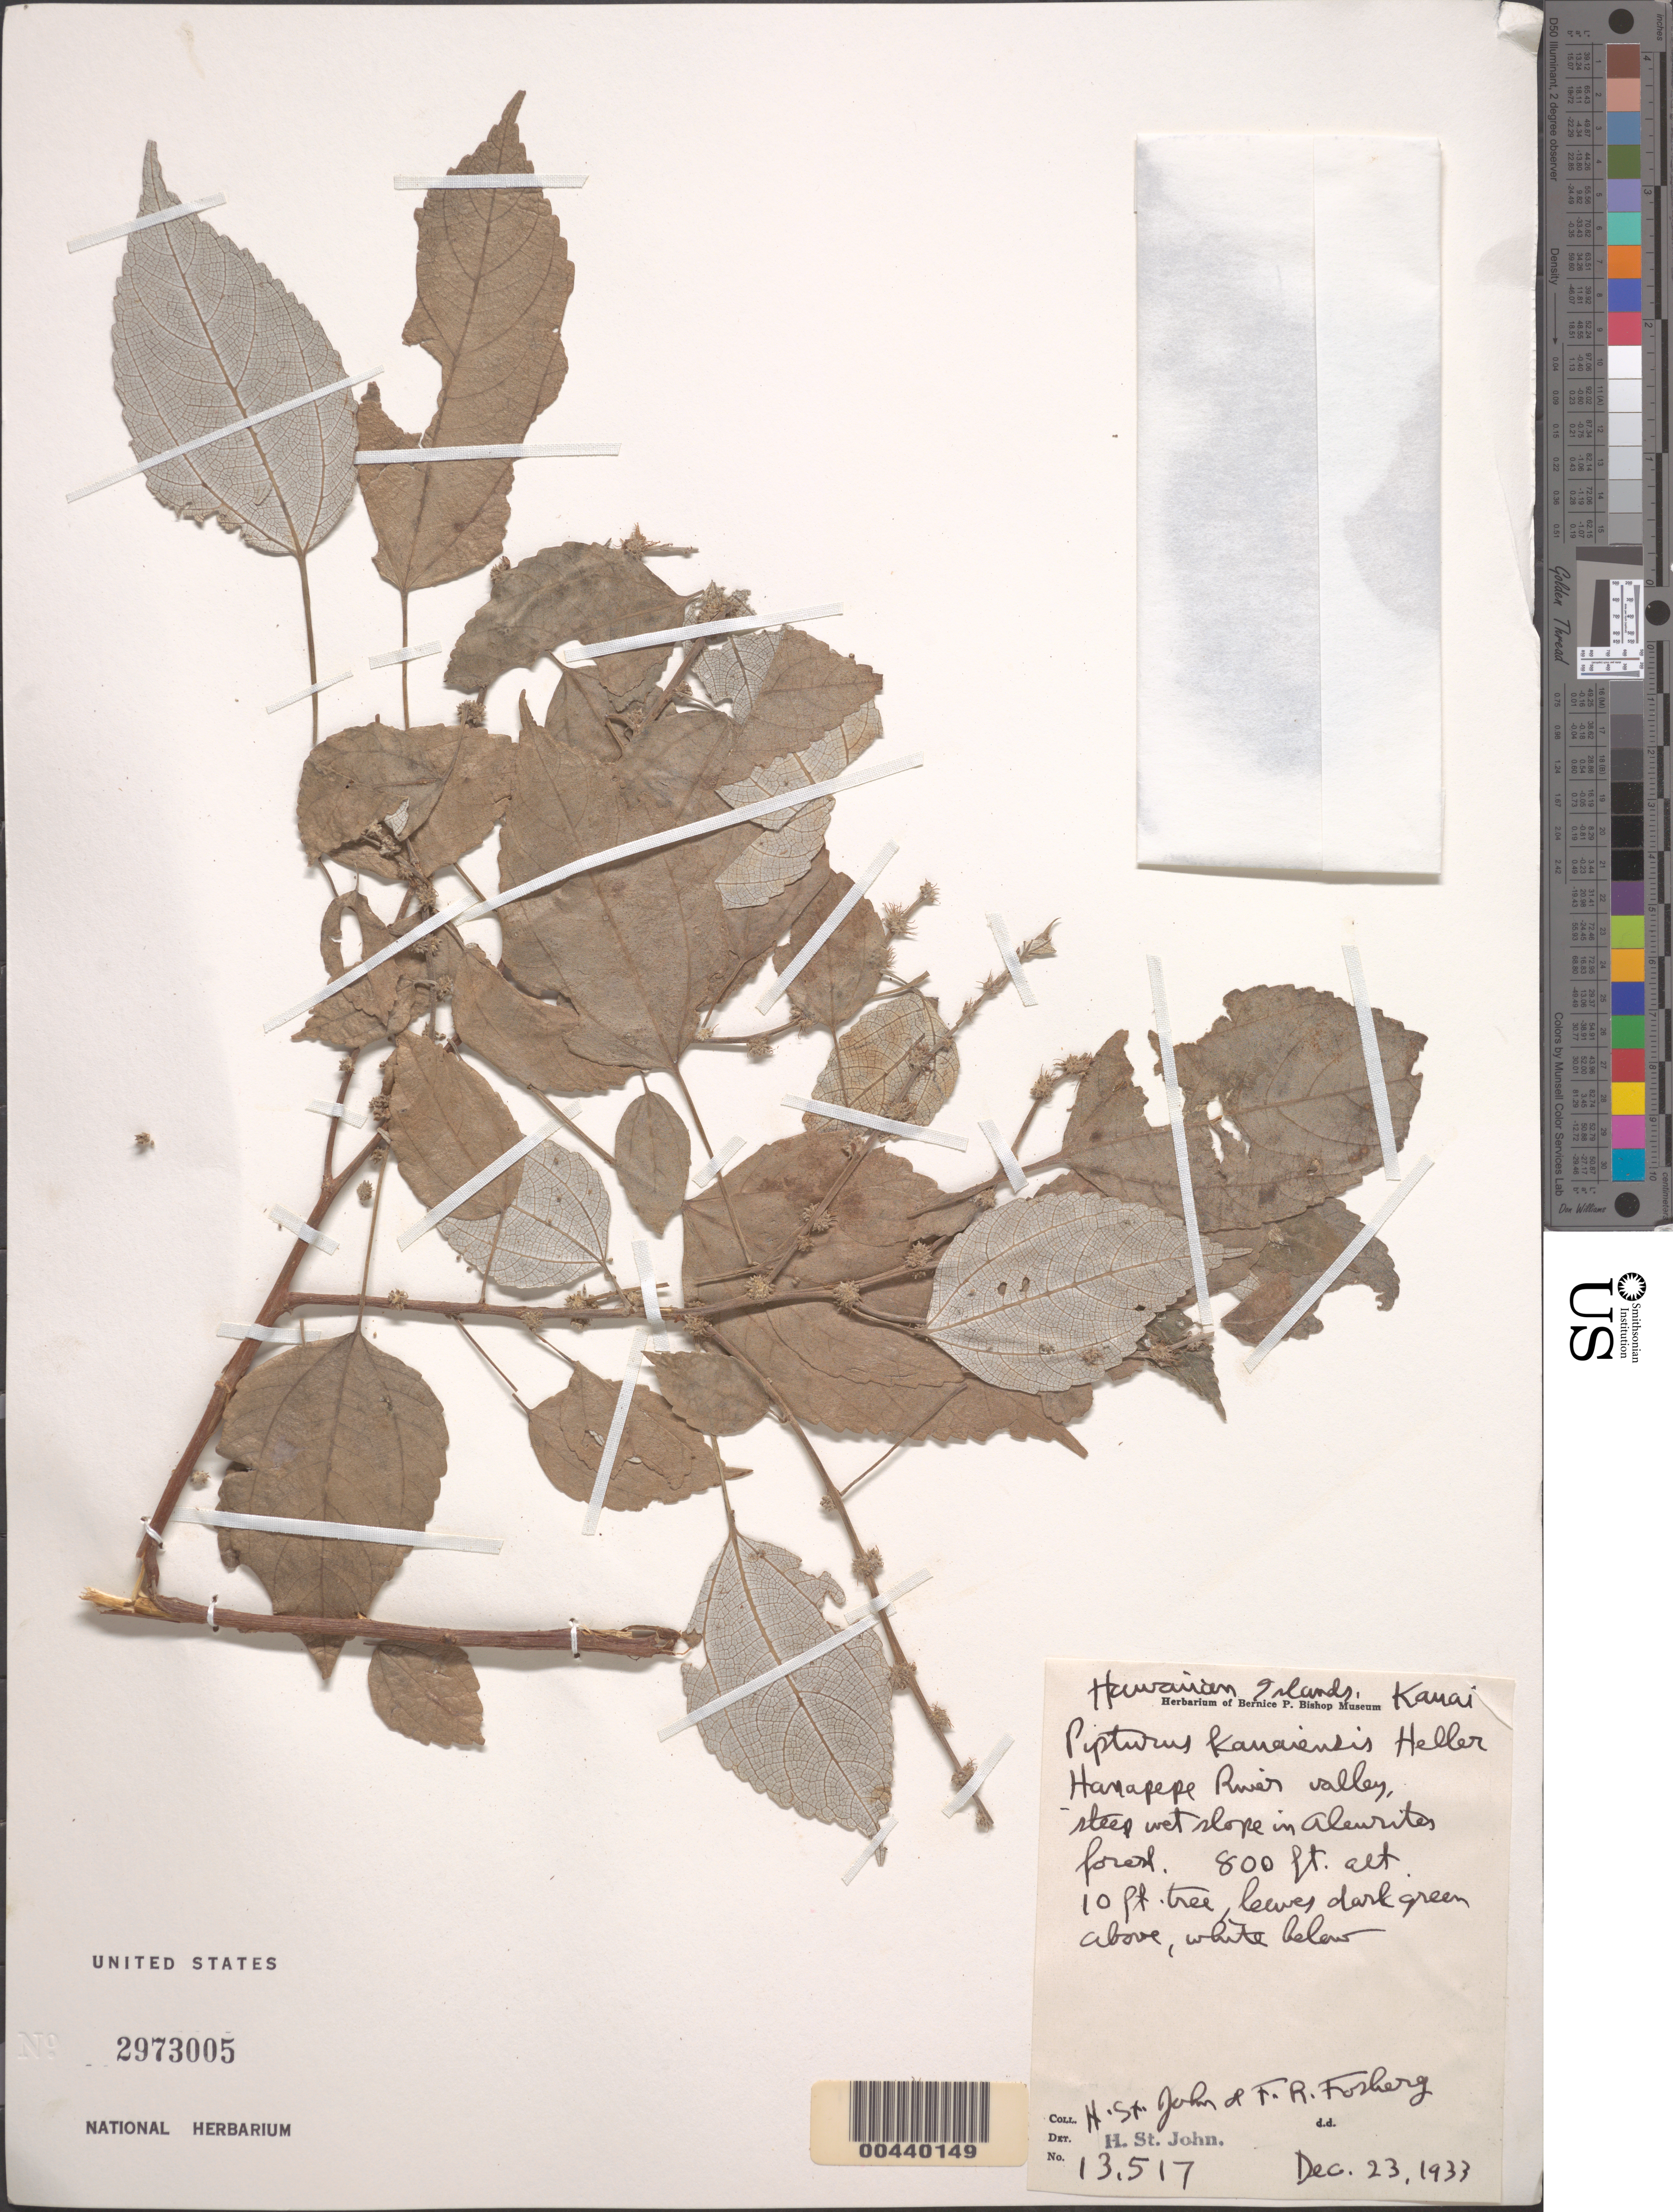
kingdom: Plantae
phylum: Tracheophyta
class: Magnoliopsida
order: Rosales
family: Urticaceae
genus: Pipturus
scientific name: Pipturus kauaiensis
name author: A. Heller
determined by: St. John, H.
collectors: H. St. John & F. R. Fosberg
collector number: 13517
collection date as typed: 23 Dec 1933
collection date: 1933-12-23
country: United States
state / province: Hawaii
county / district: Kauai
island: Kaua'i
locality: Hanapepe River valley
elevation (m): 244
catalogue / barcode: US 2973005